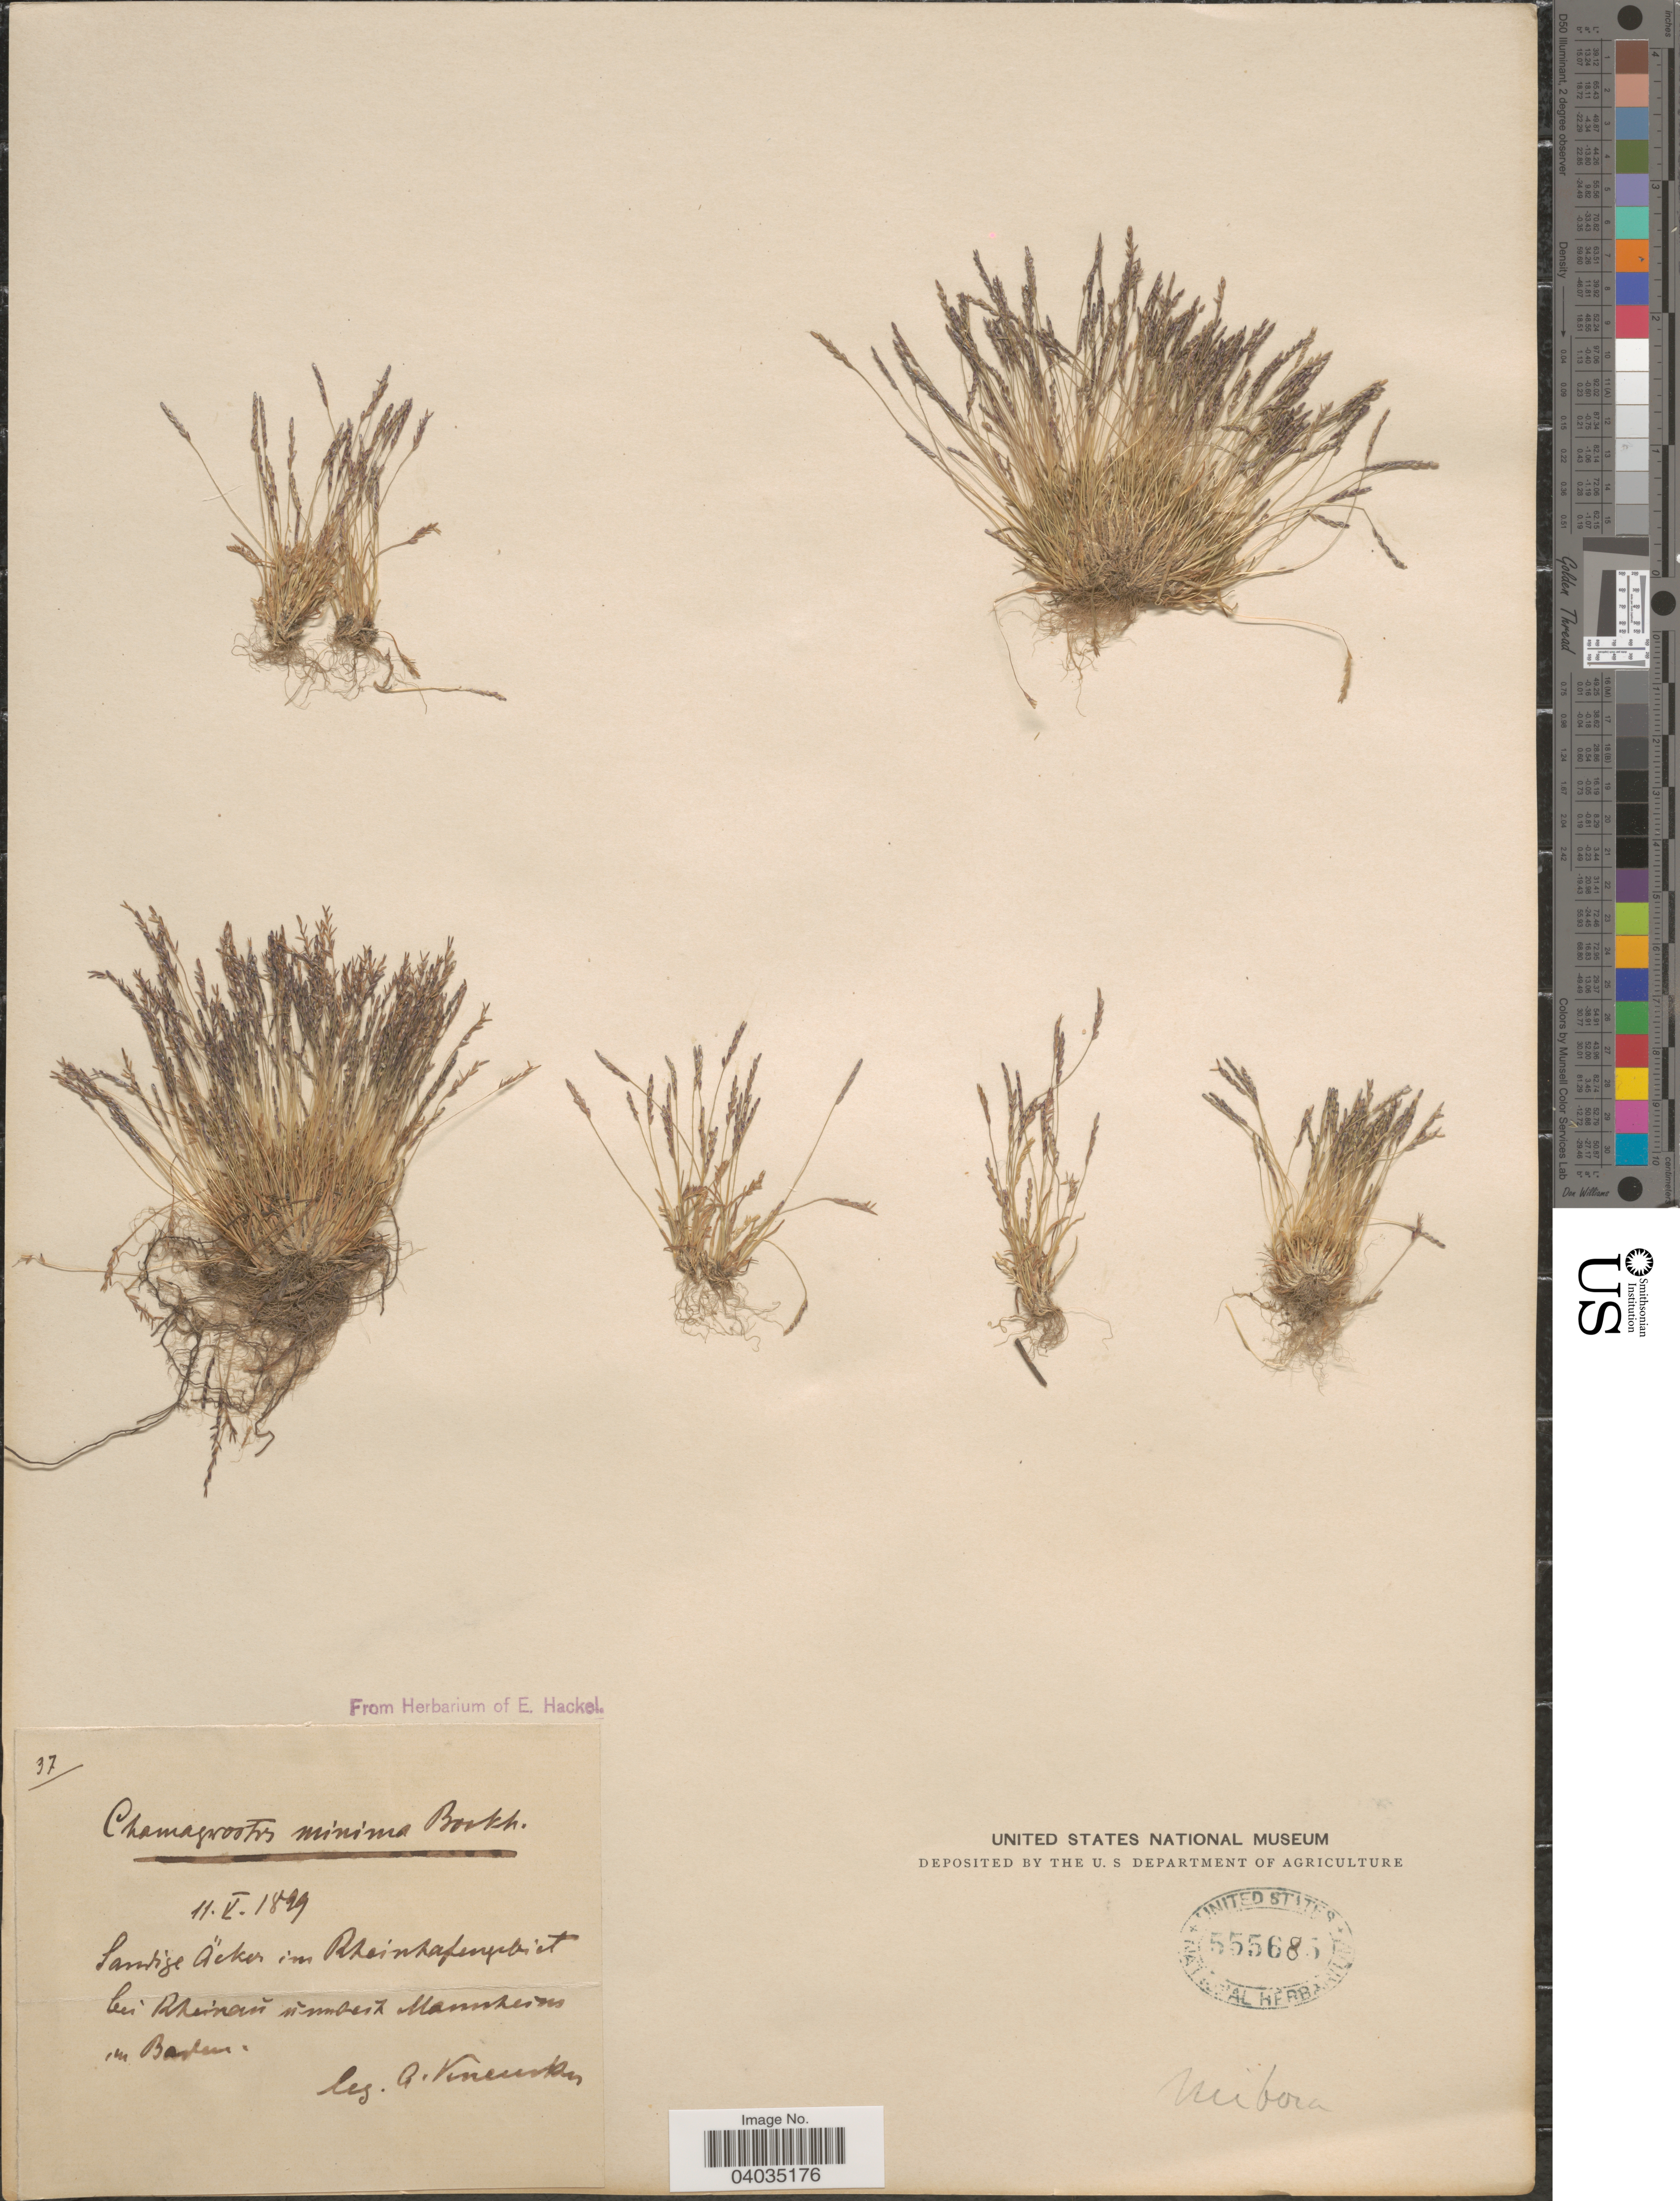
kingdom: Plantae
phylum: Tracheophyta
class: Liliopsida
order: Poales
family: Poaceae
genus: Mibora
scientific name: Mibora minima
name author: (L.) Desv.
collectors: A. Kneucker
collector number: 37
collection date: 1829-05-11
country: Germany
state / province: Baden-Württemberg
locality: Sandige Äcker im Rheinhafengebiet bei Rhenaŭ ŭmbest [interpreted] Mannheim im Baden.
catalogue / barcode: US 555685